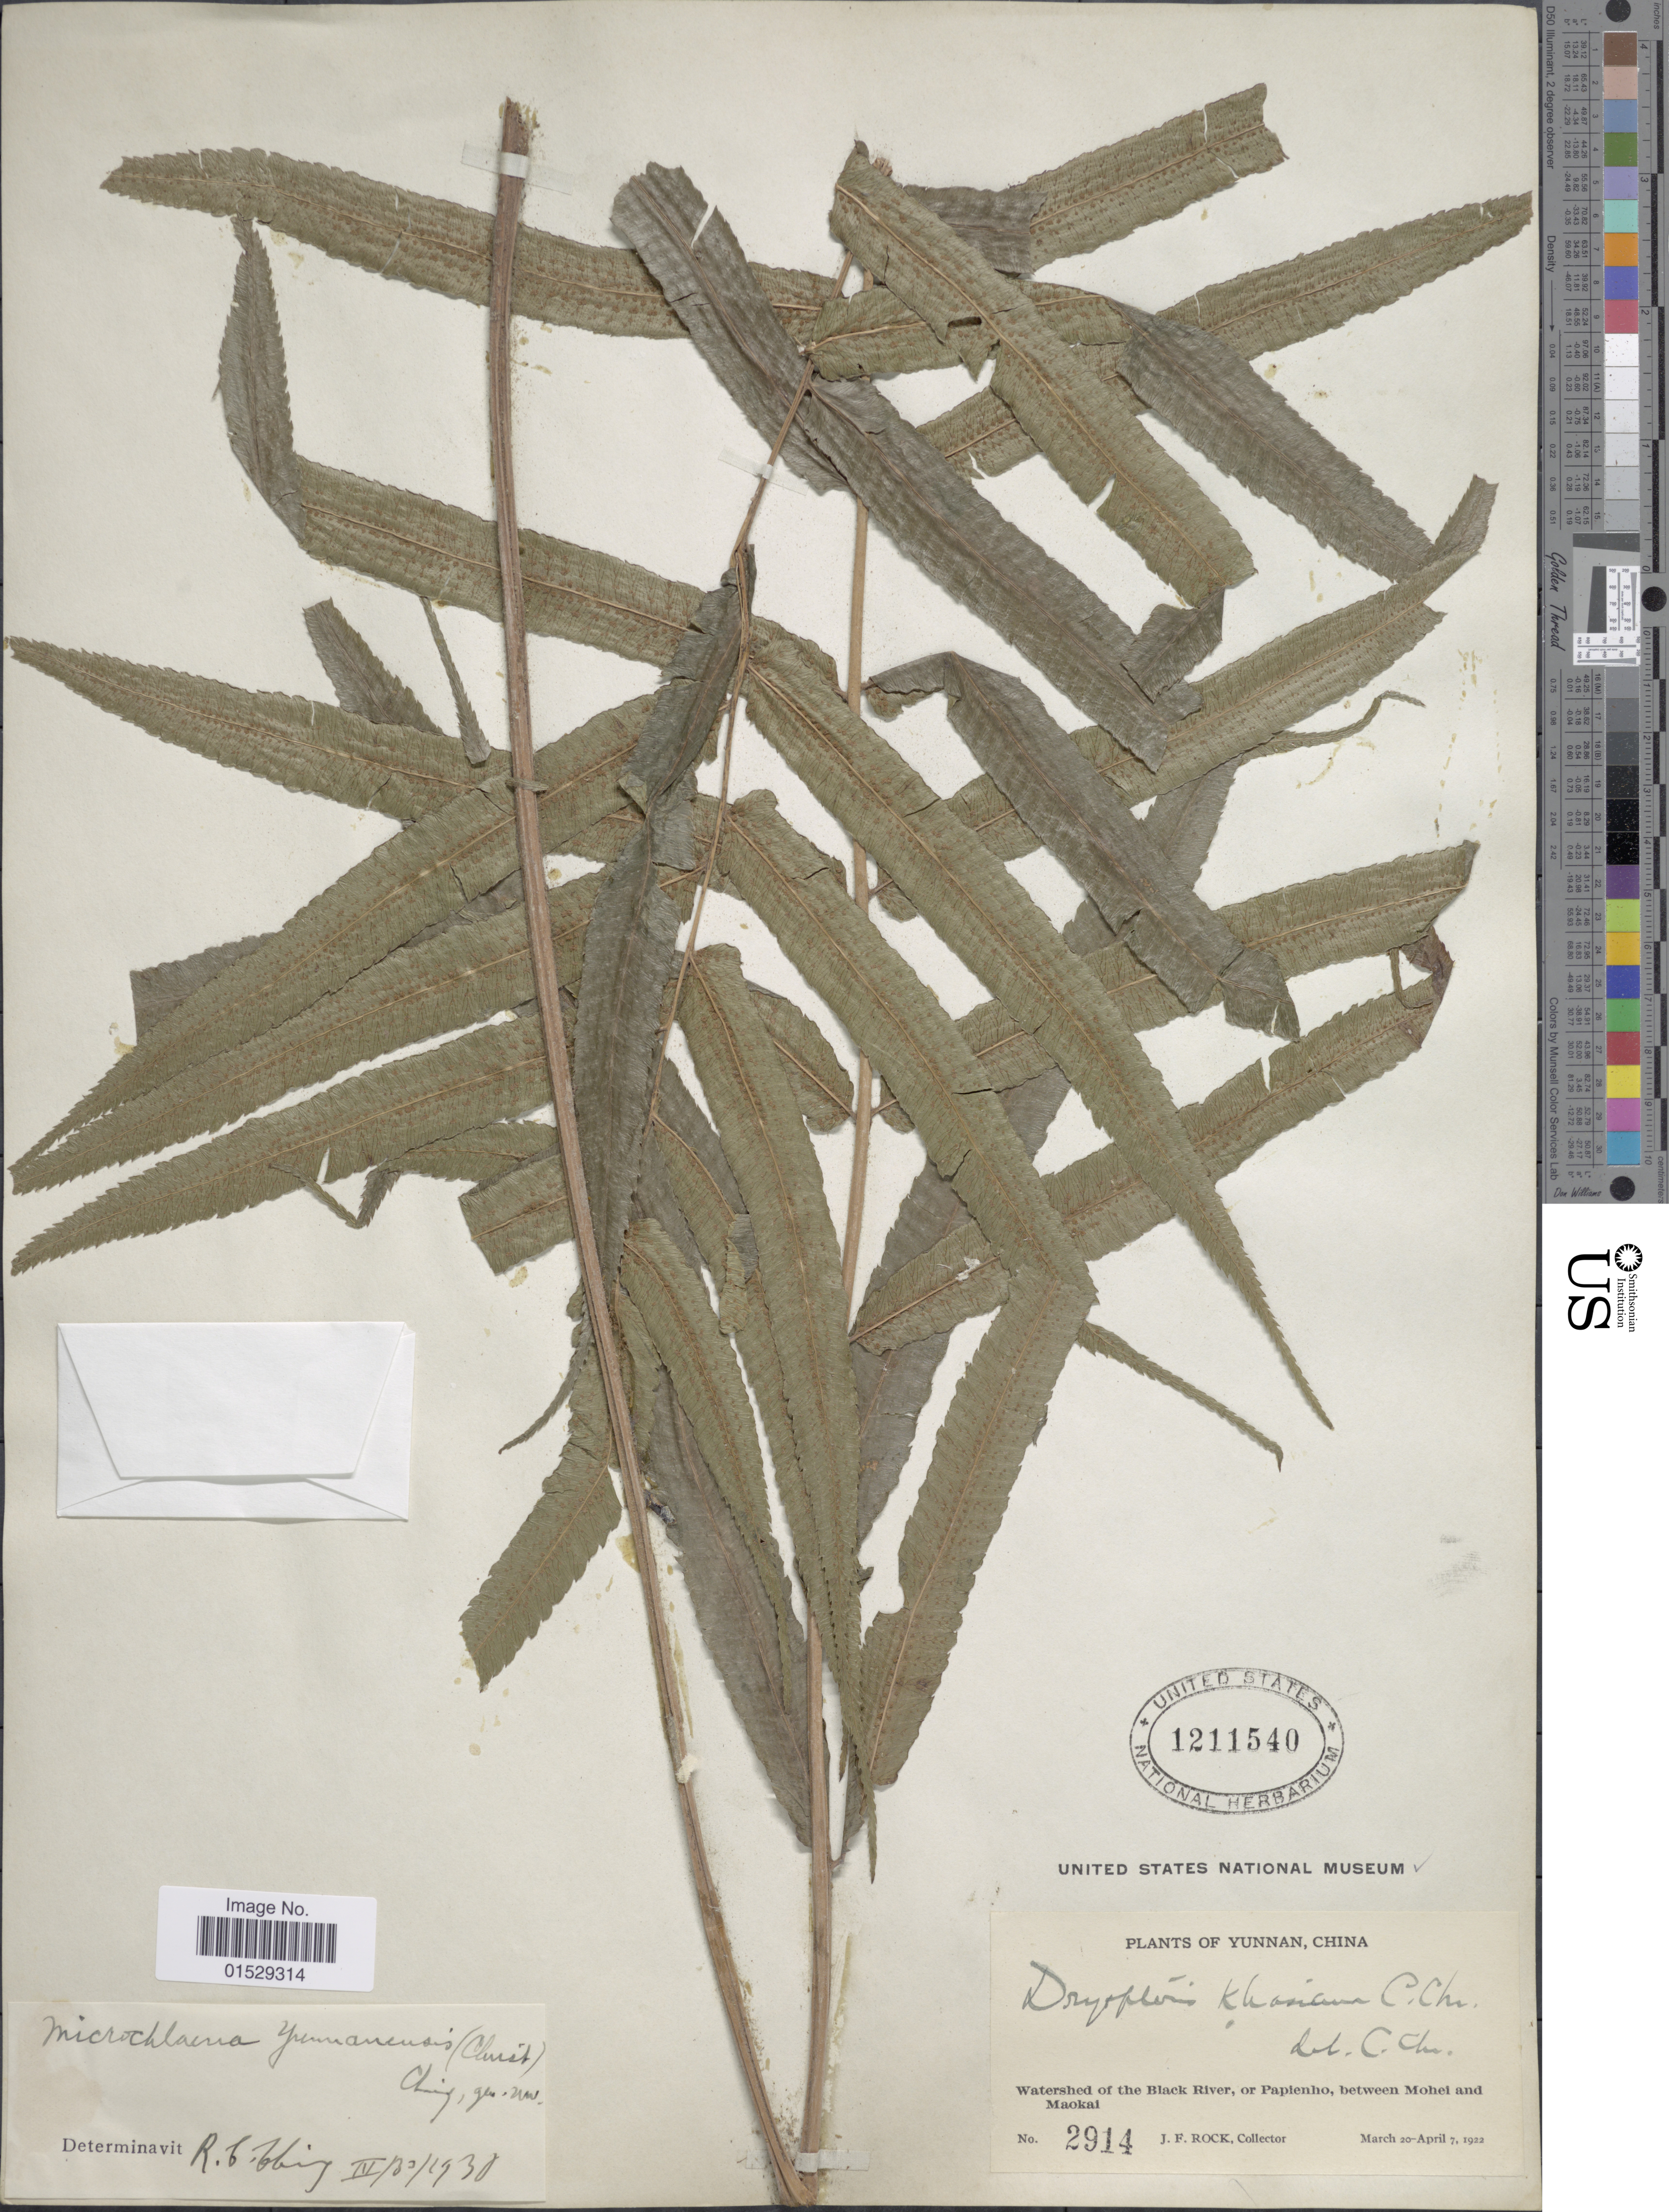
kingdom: Plantae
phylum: Tracheophyta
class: Polypodiopsida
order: Polypodiales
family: Athyriaceae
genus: Anisocampium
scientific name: Anisocampium cuspidatum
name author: (Mett. ex Bedd.) Yea C. Liu et al.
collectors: J. Rock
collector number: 2914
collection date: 1922-03-20/1922-04-07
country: China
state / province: Yunnan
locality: Watershed of the Black River, or Papienho, between Mohei and Maokai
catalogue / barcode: US 1211540